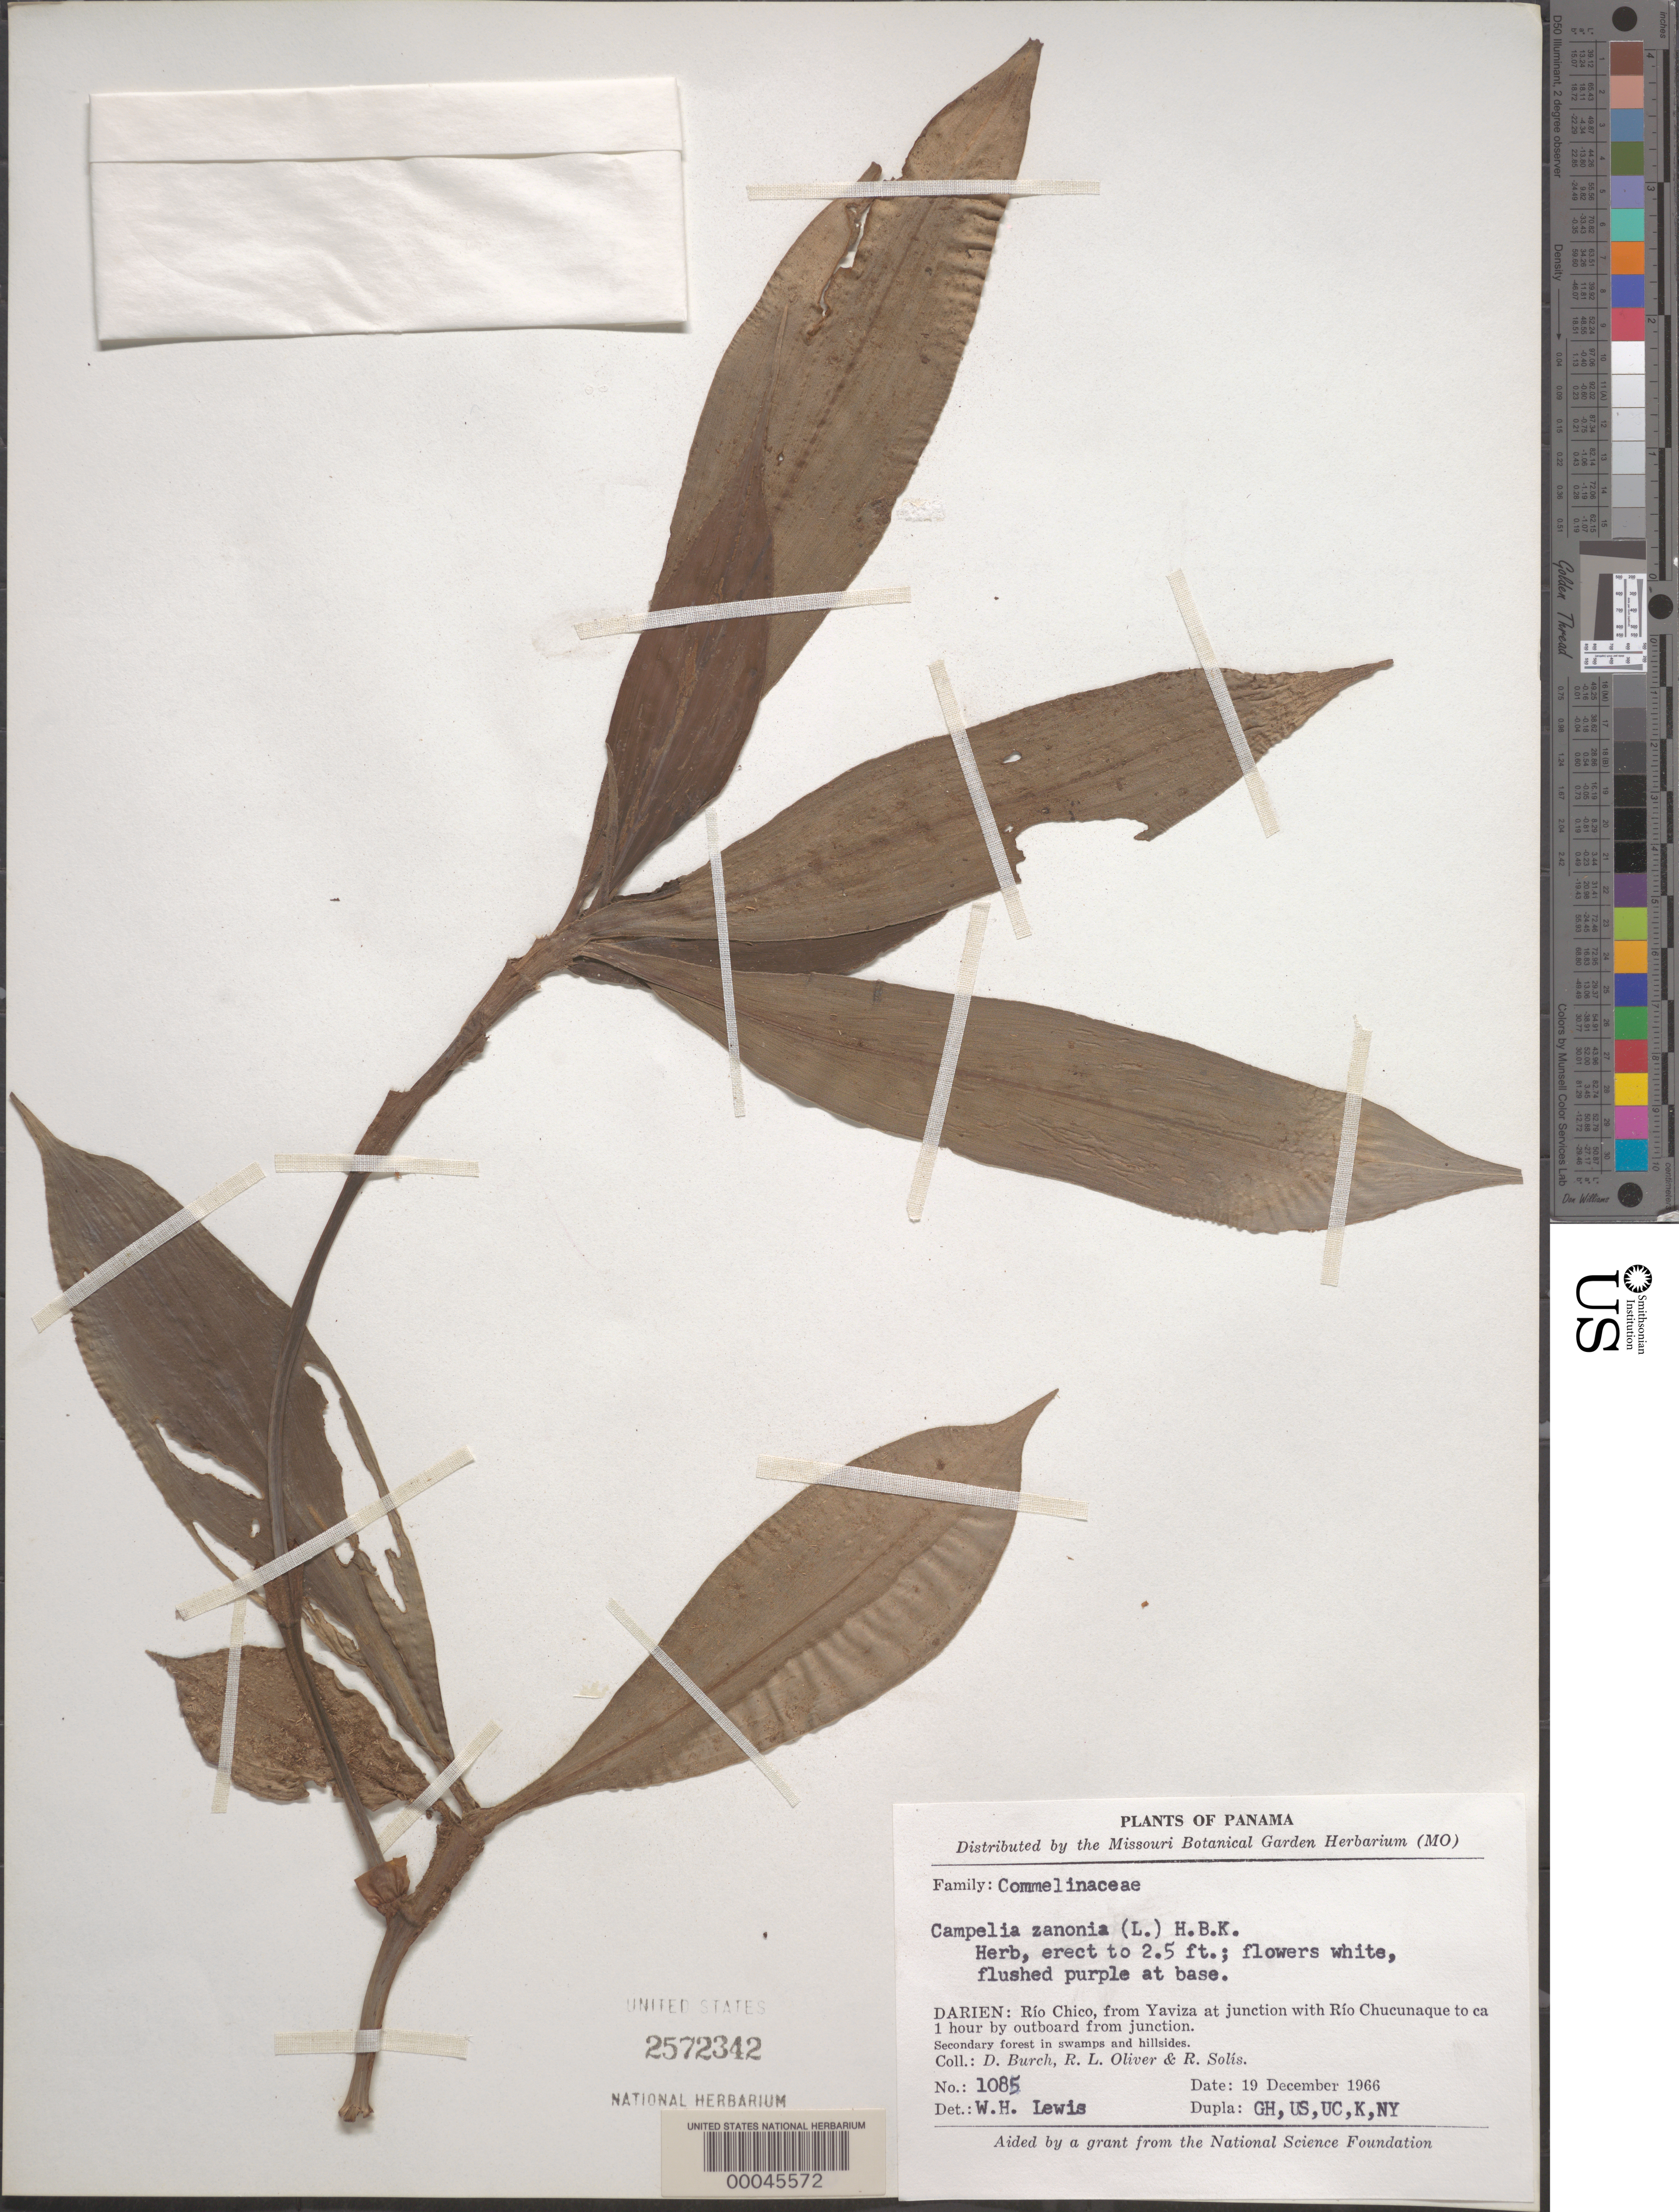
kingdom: Plantae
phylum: Tracheophyta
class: Liliopsida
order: Commelinales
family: Commelinaceae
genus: Tradescantia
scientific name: Tradescantia zanonia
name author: (L.) Sw.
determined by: Lewis, W. H.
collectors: D. Burch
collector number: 1085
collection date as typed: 19 Dec 1966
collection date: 1966-12-19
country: Panama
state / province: Darién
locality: Rio Chico near Yaviza at junction with Rio Chucunaque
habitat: Swamps and hillsides, secondary forest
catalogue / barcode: US 2572342